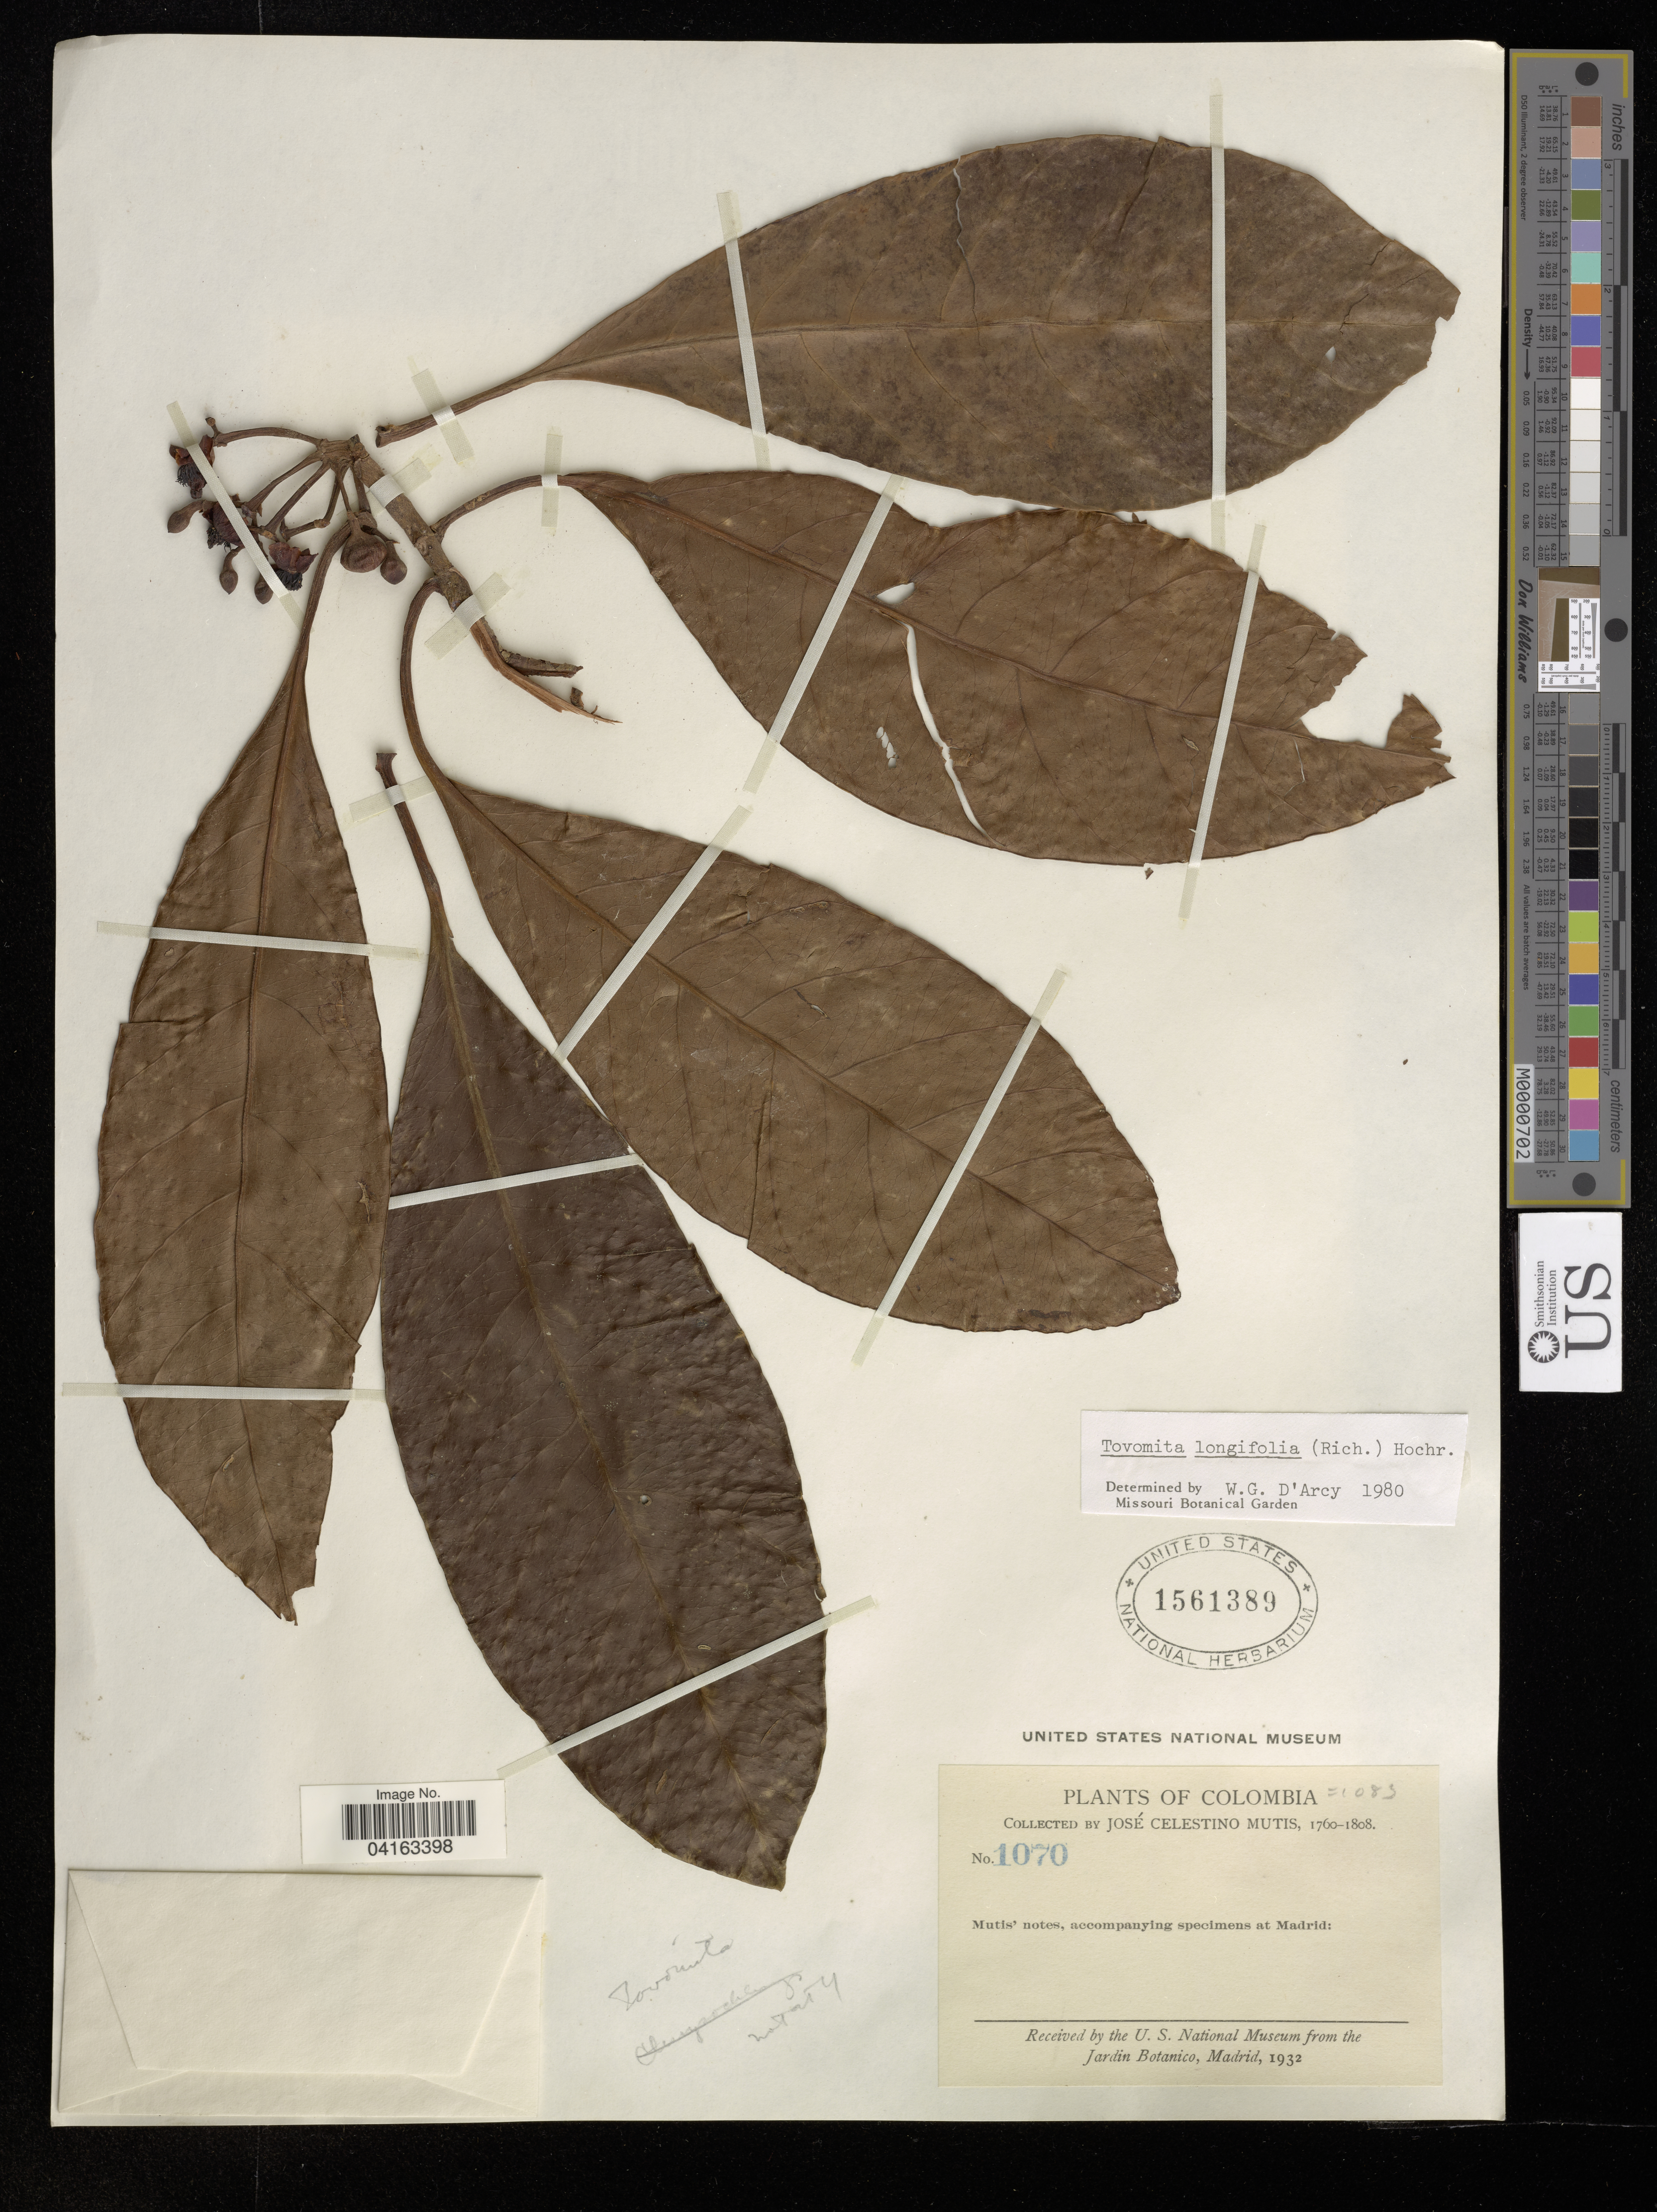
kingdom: Plantae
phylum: Tracheophyta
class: Magnoliopsida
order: Malpighiales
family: Clusiaceae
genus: Tovomita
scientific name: Tovomita longifolia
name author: (Rich.) Hochr.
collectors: J. C. B. Mutis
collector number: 1070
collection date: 1760/1808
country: Colombia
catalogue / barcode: US 1561389